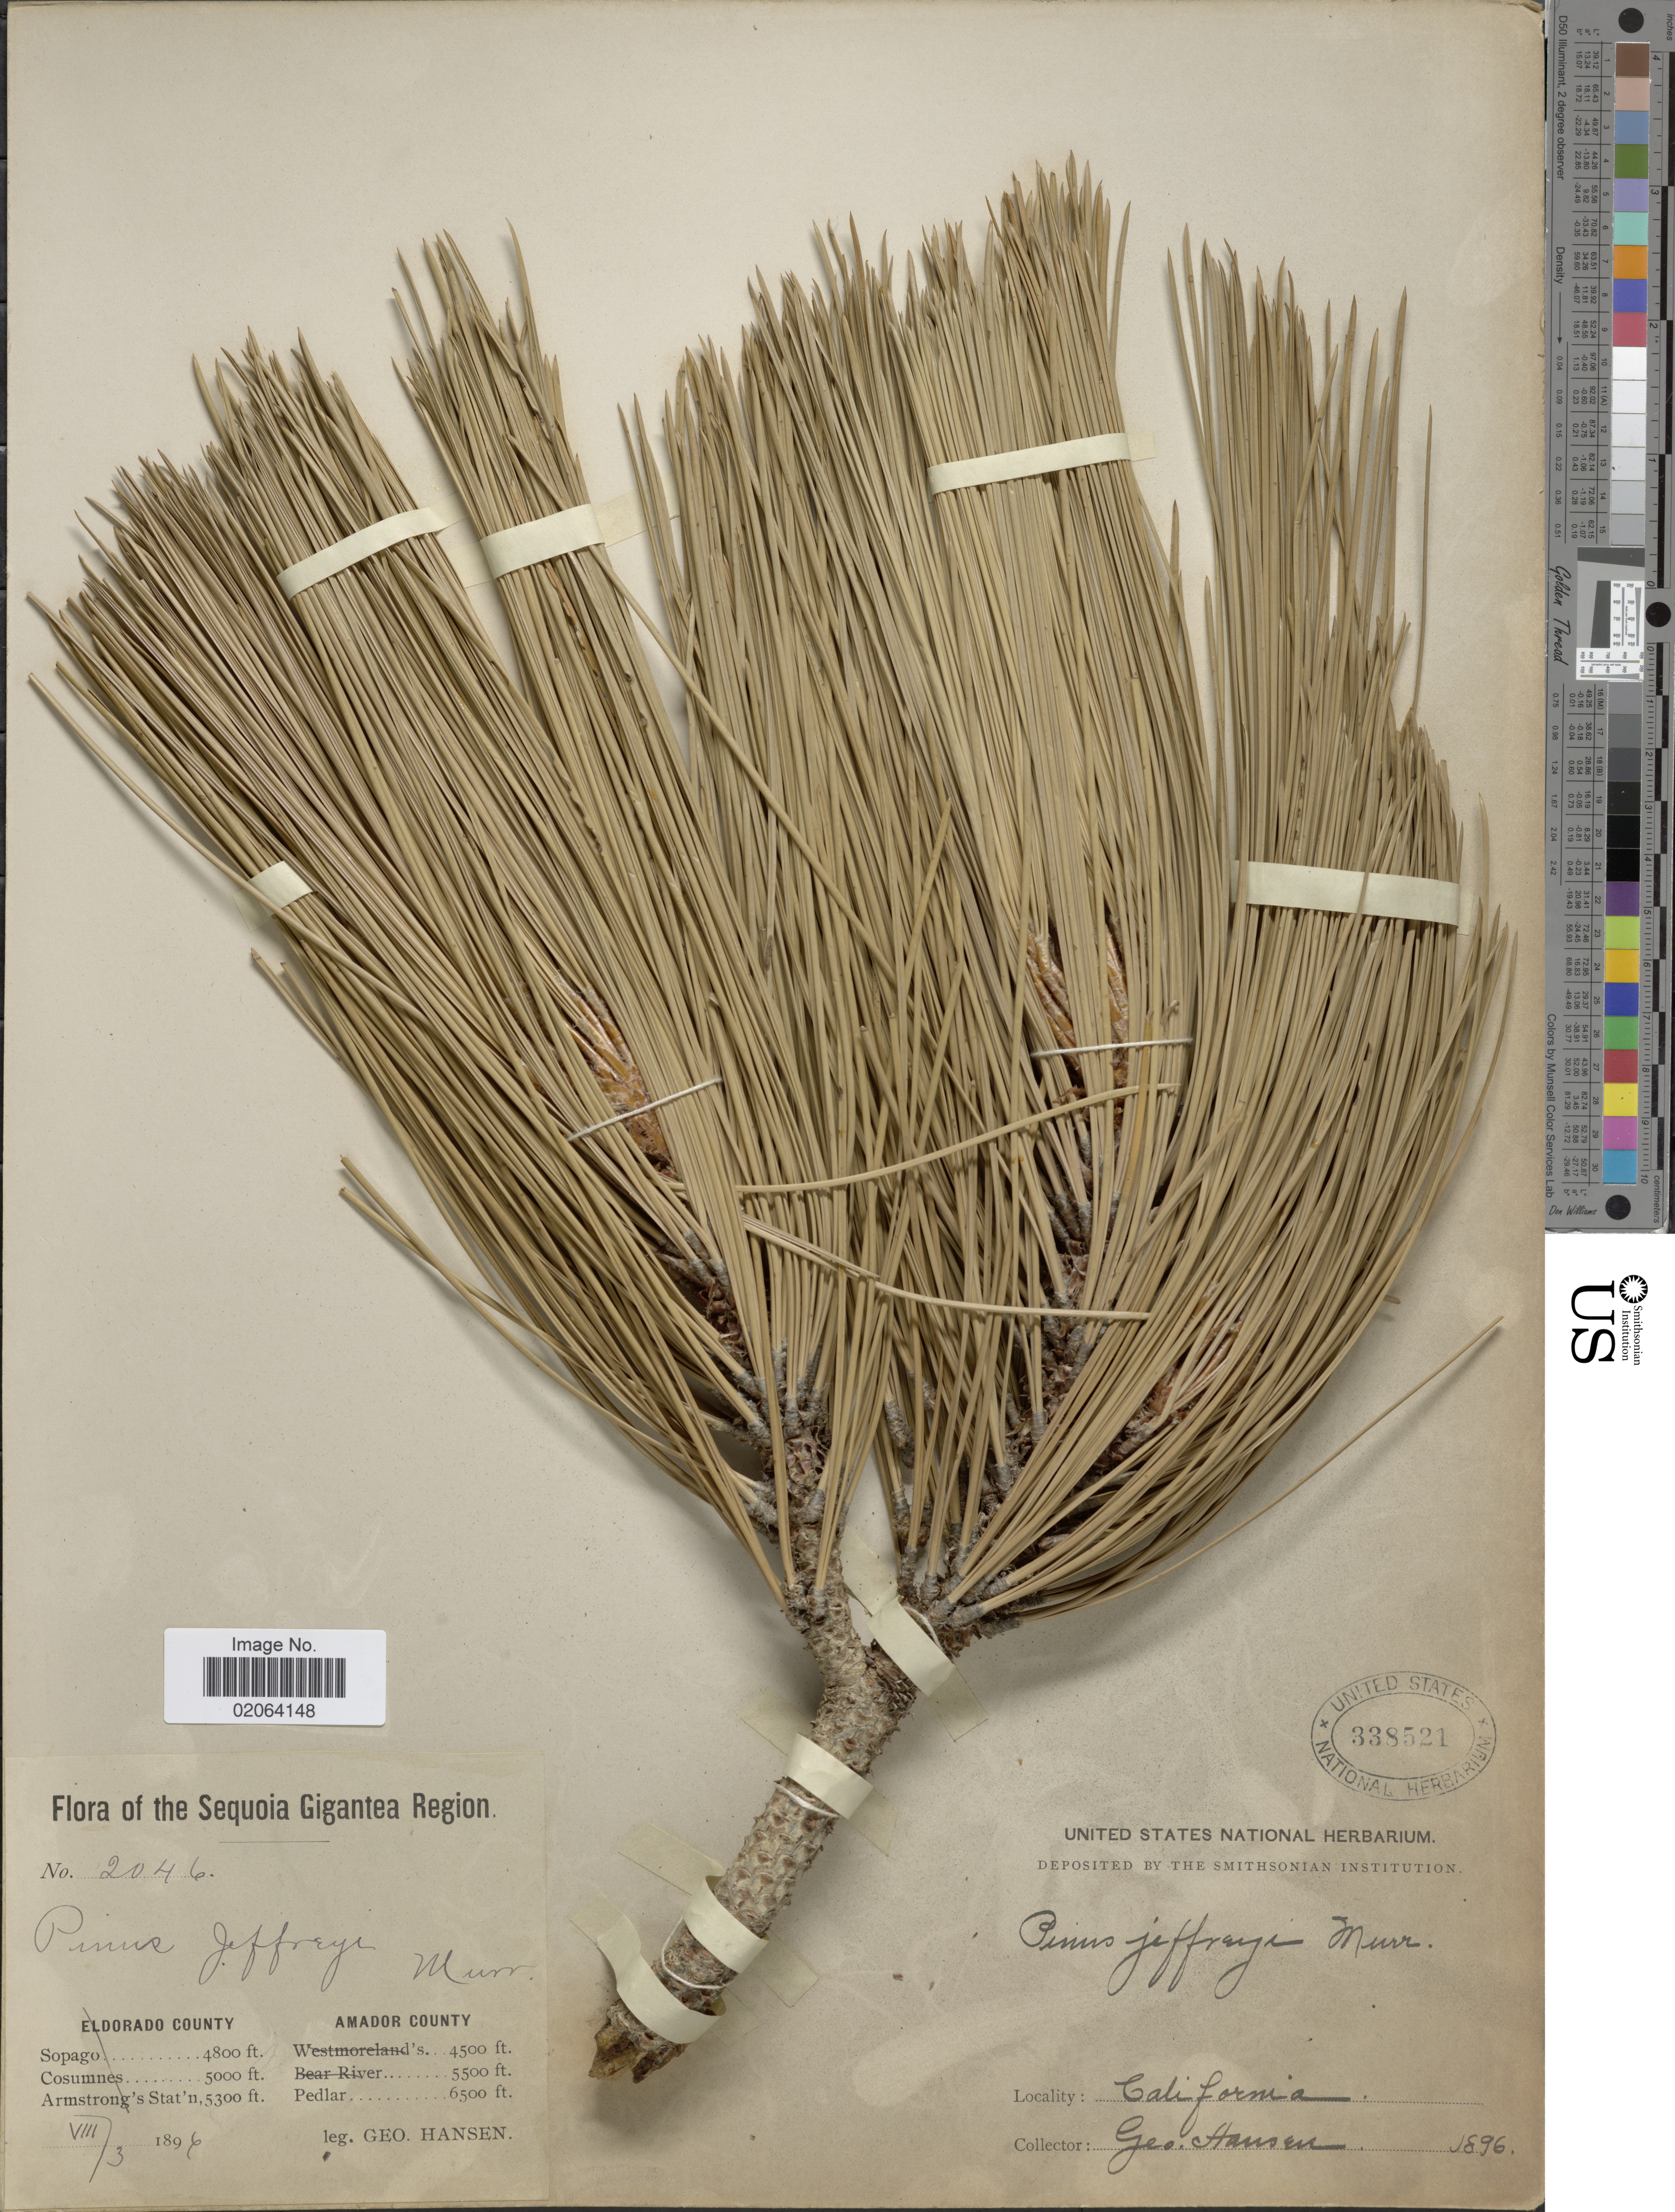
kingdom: Plantae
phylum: Tracheophyta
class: Pinopsida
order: Pinales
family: Pinaceae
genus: Pinus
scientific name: Pinus jeffreyi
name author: Balf.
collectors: G. Hansen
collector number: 2046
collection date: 1896-08-03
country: United States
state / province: California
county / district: Amador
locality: Amador County. Pedlar. Sequoia Gigantea Region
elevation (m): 1981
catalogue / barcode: US 338521